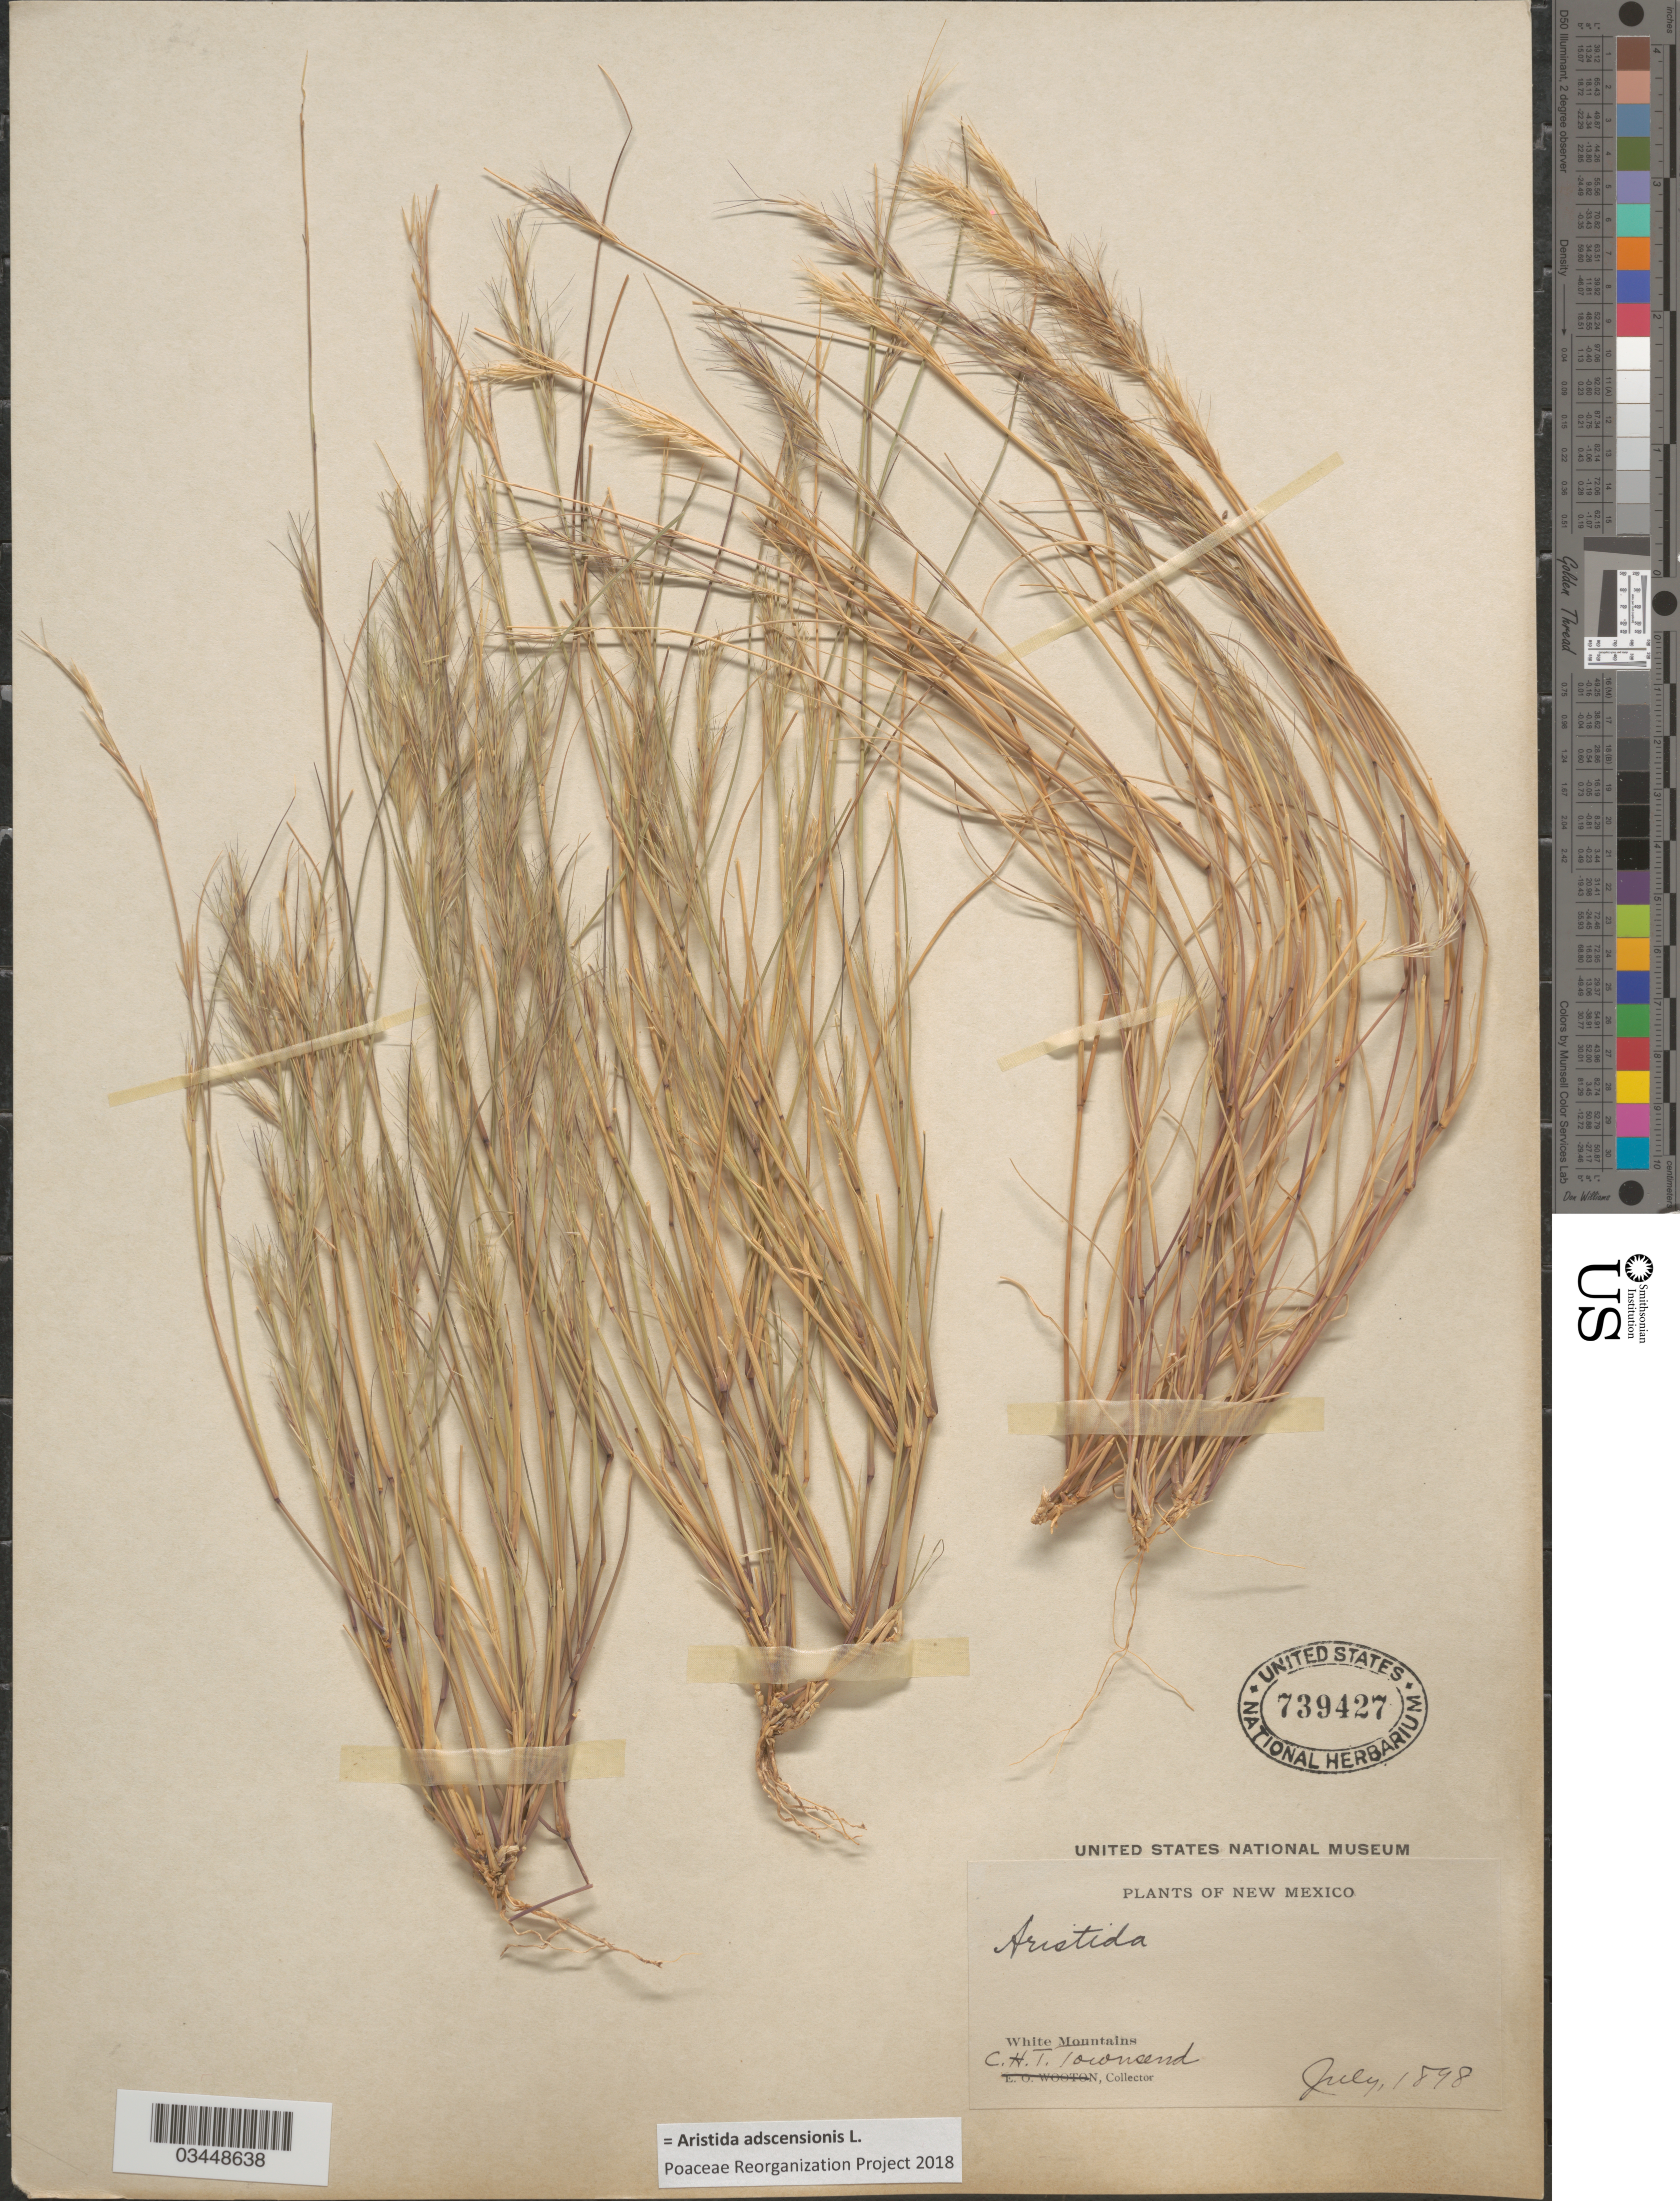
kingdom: Plantae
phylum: Tracheophyta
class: Liliopsida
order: Poales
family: Poaceae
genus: Aristida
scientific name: Aristida adscensionis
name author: L.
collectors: C. H. T. Townsend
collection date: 1898-07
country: United States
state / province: New Mexico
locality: White Mountains.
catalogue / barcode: US 739427